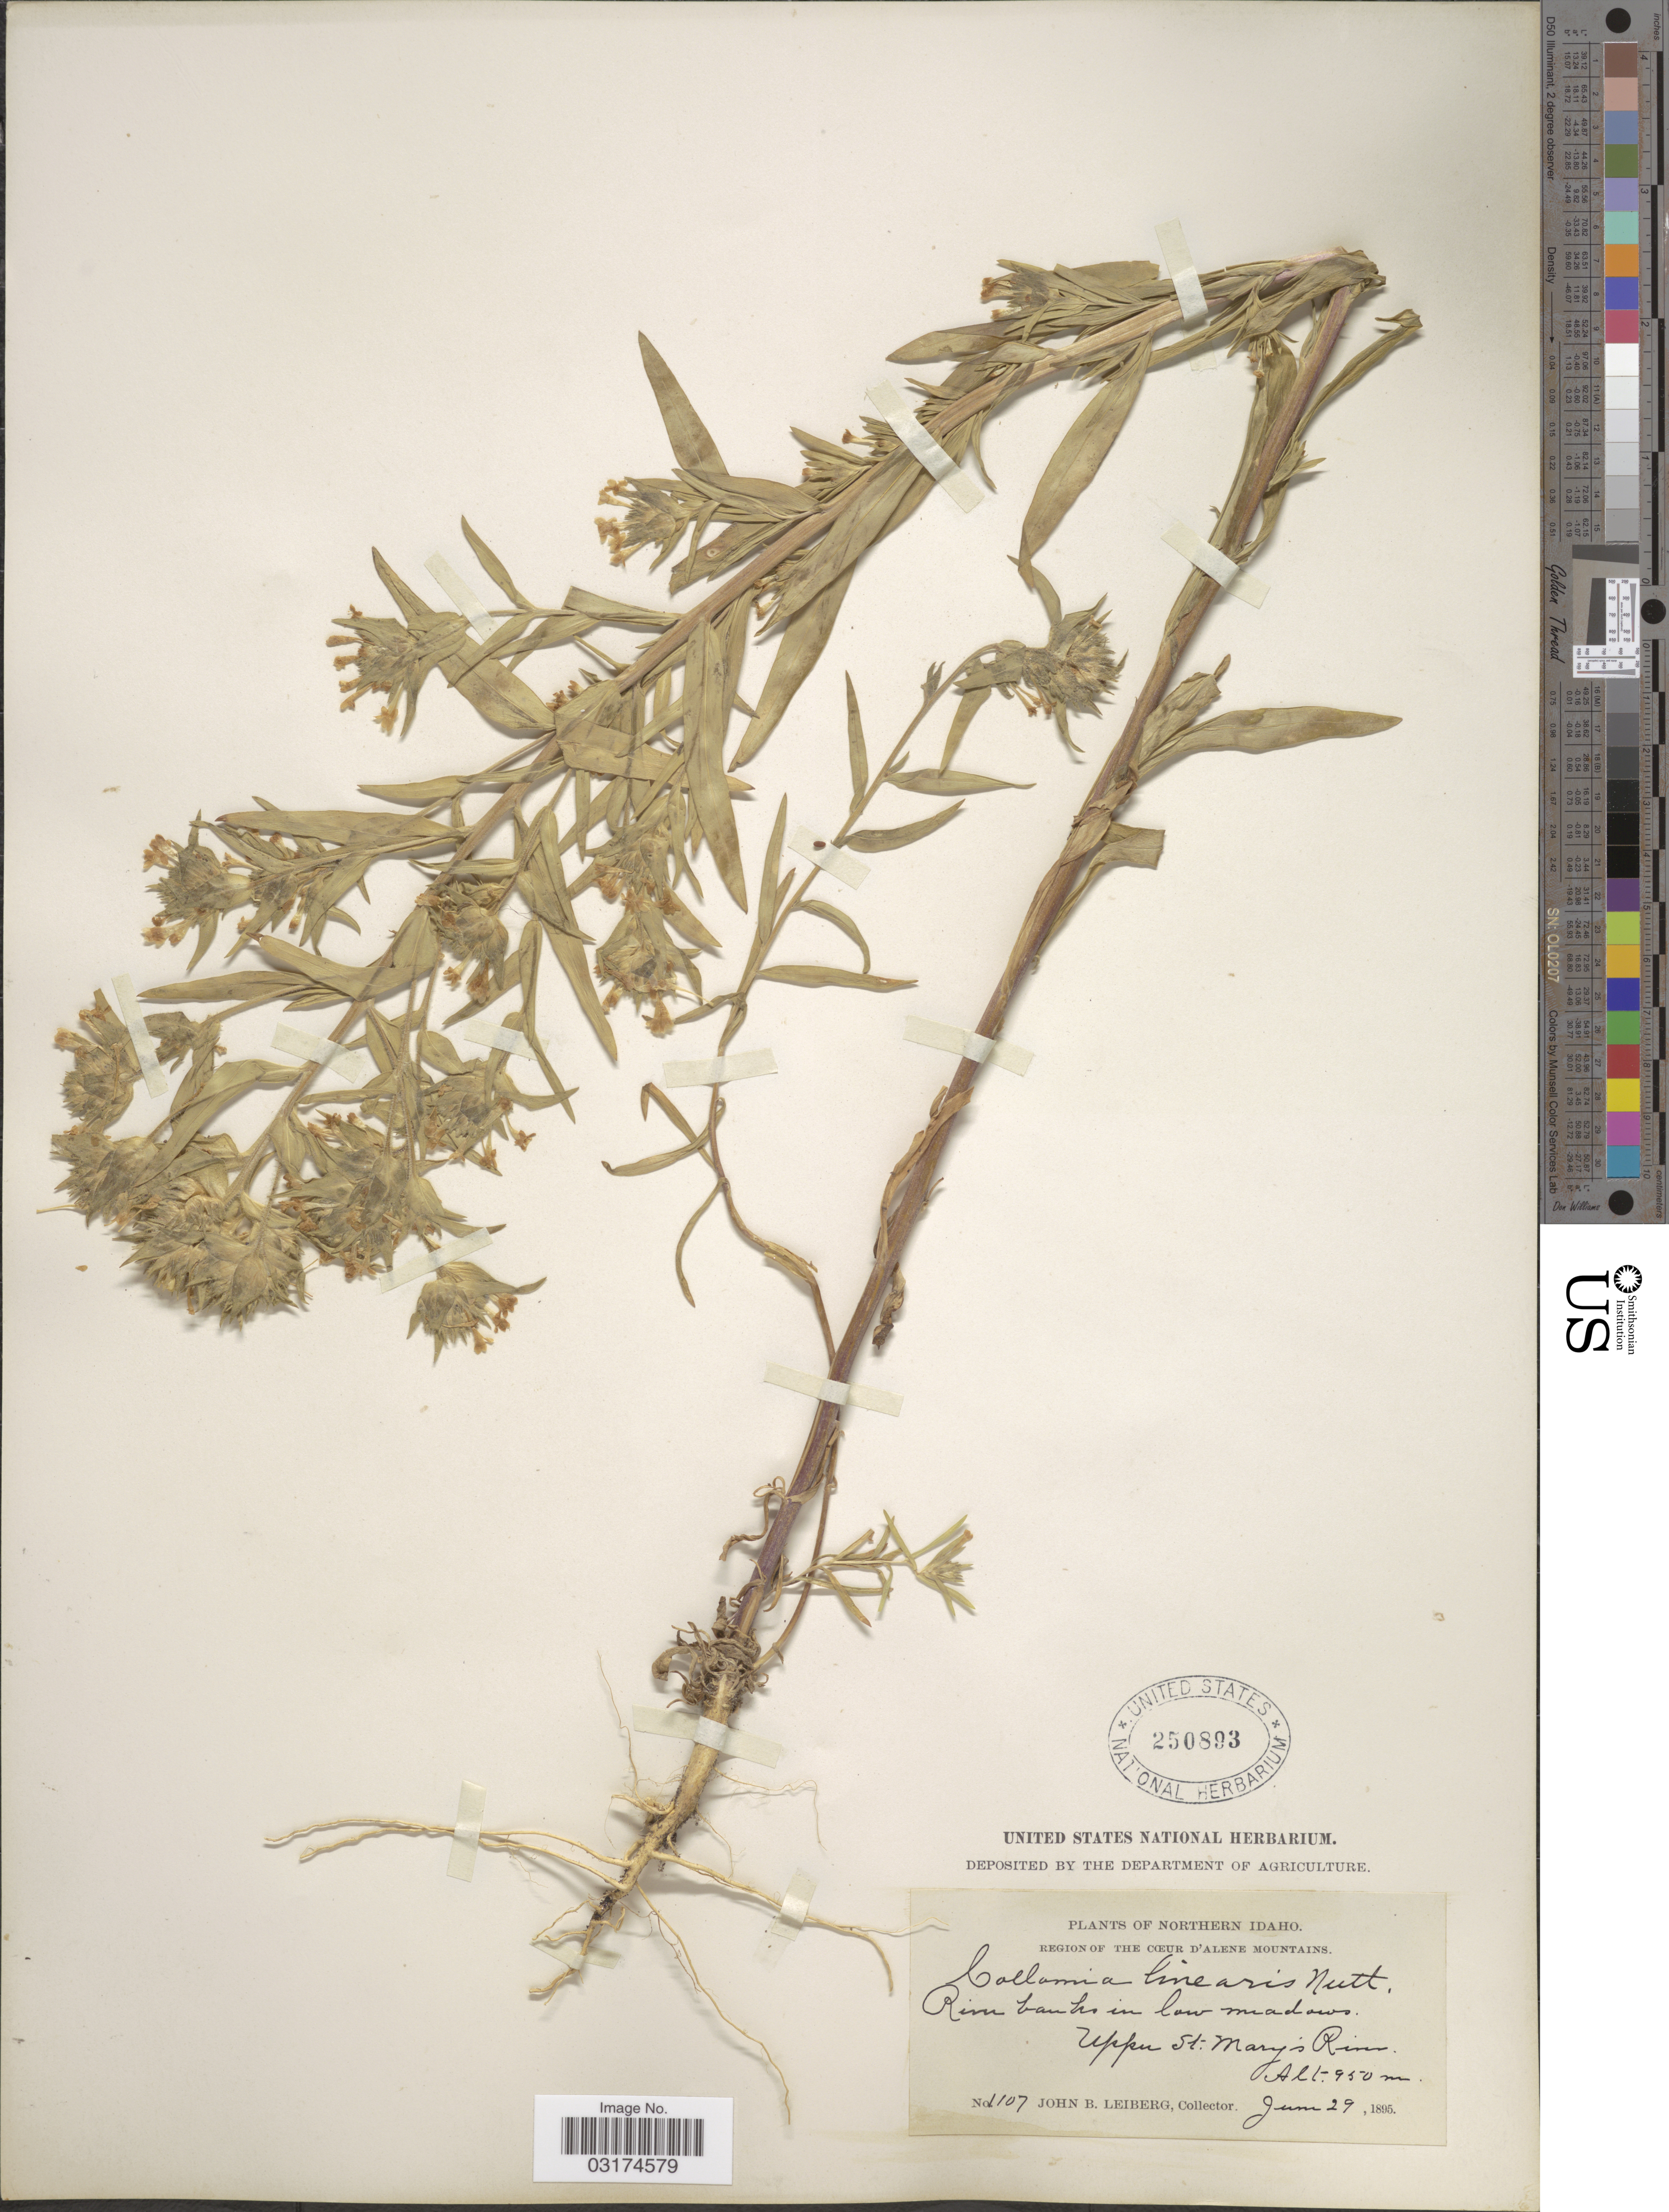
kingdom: Plantae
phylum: Tracheophyta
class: Magnoliopsida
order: Ericales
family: Polemoniaceae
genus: Collomia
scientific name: Collomia linearis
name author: Nutt.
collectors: J. B. Leiberg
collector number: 1107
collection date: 1895-06-29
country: United States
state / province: Idaho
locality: Region of Cœur D'Alene Mountains. Upper St. Mary's River.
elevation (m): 950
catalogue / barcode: US 250893